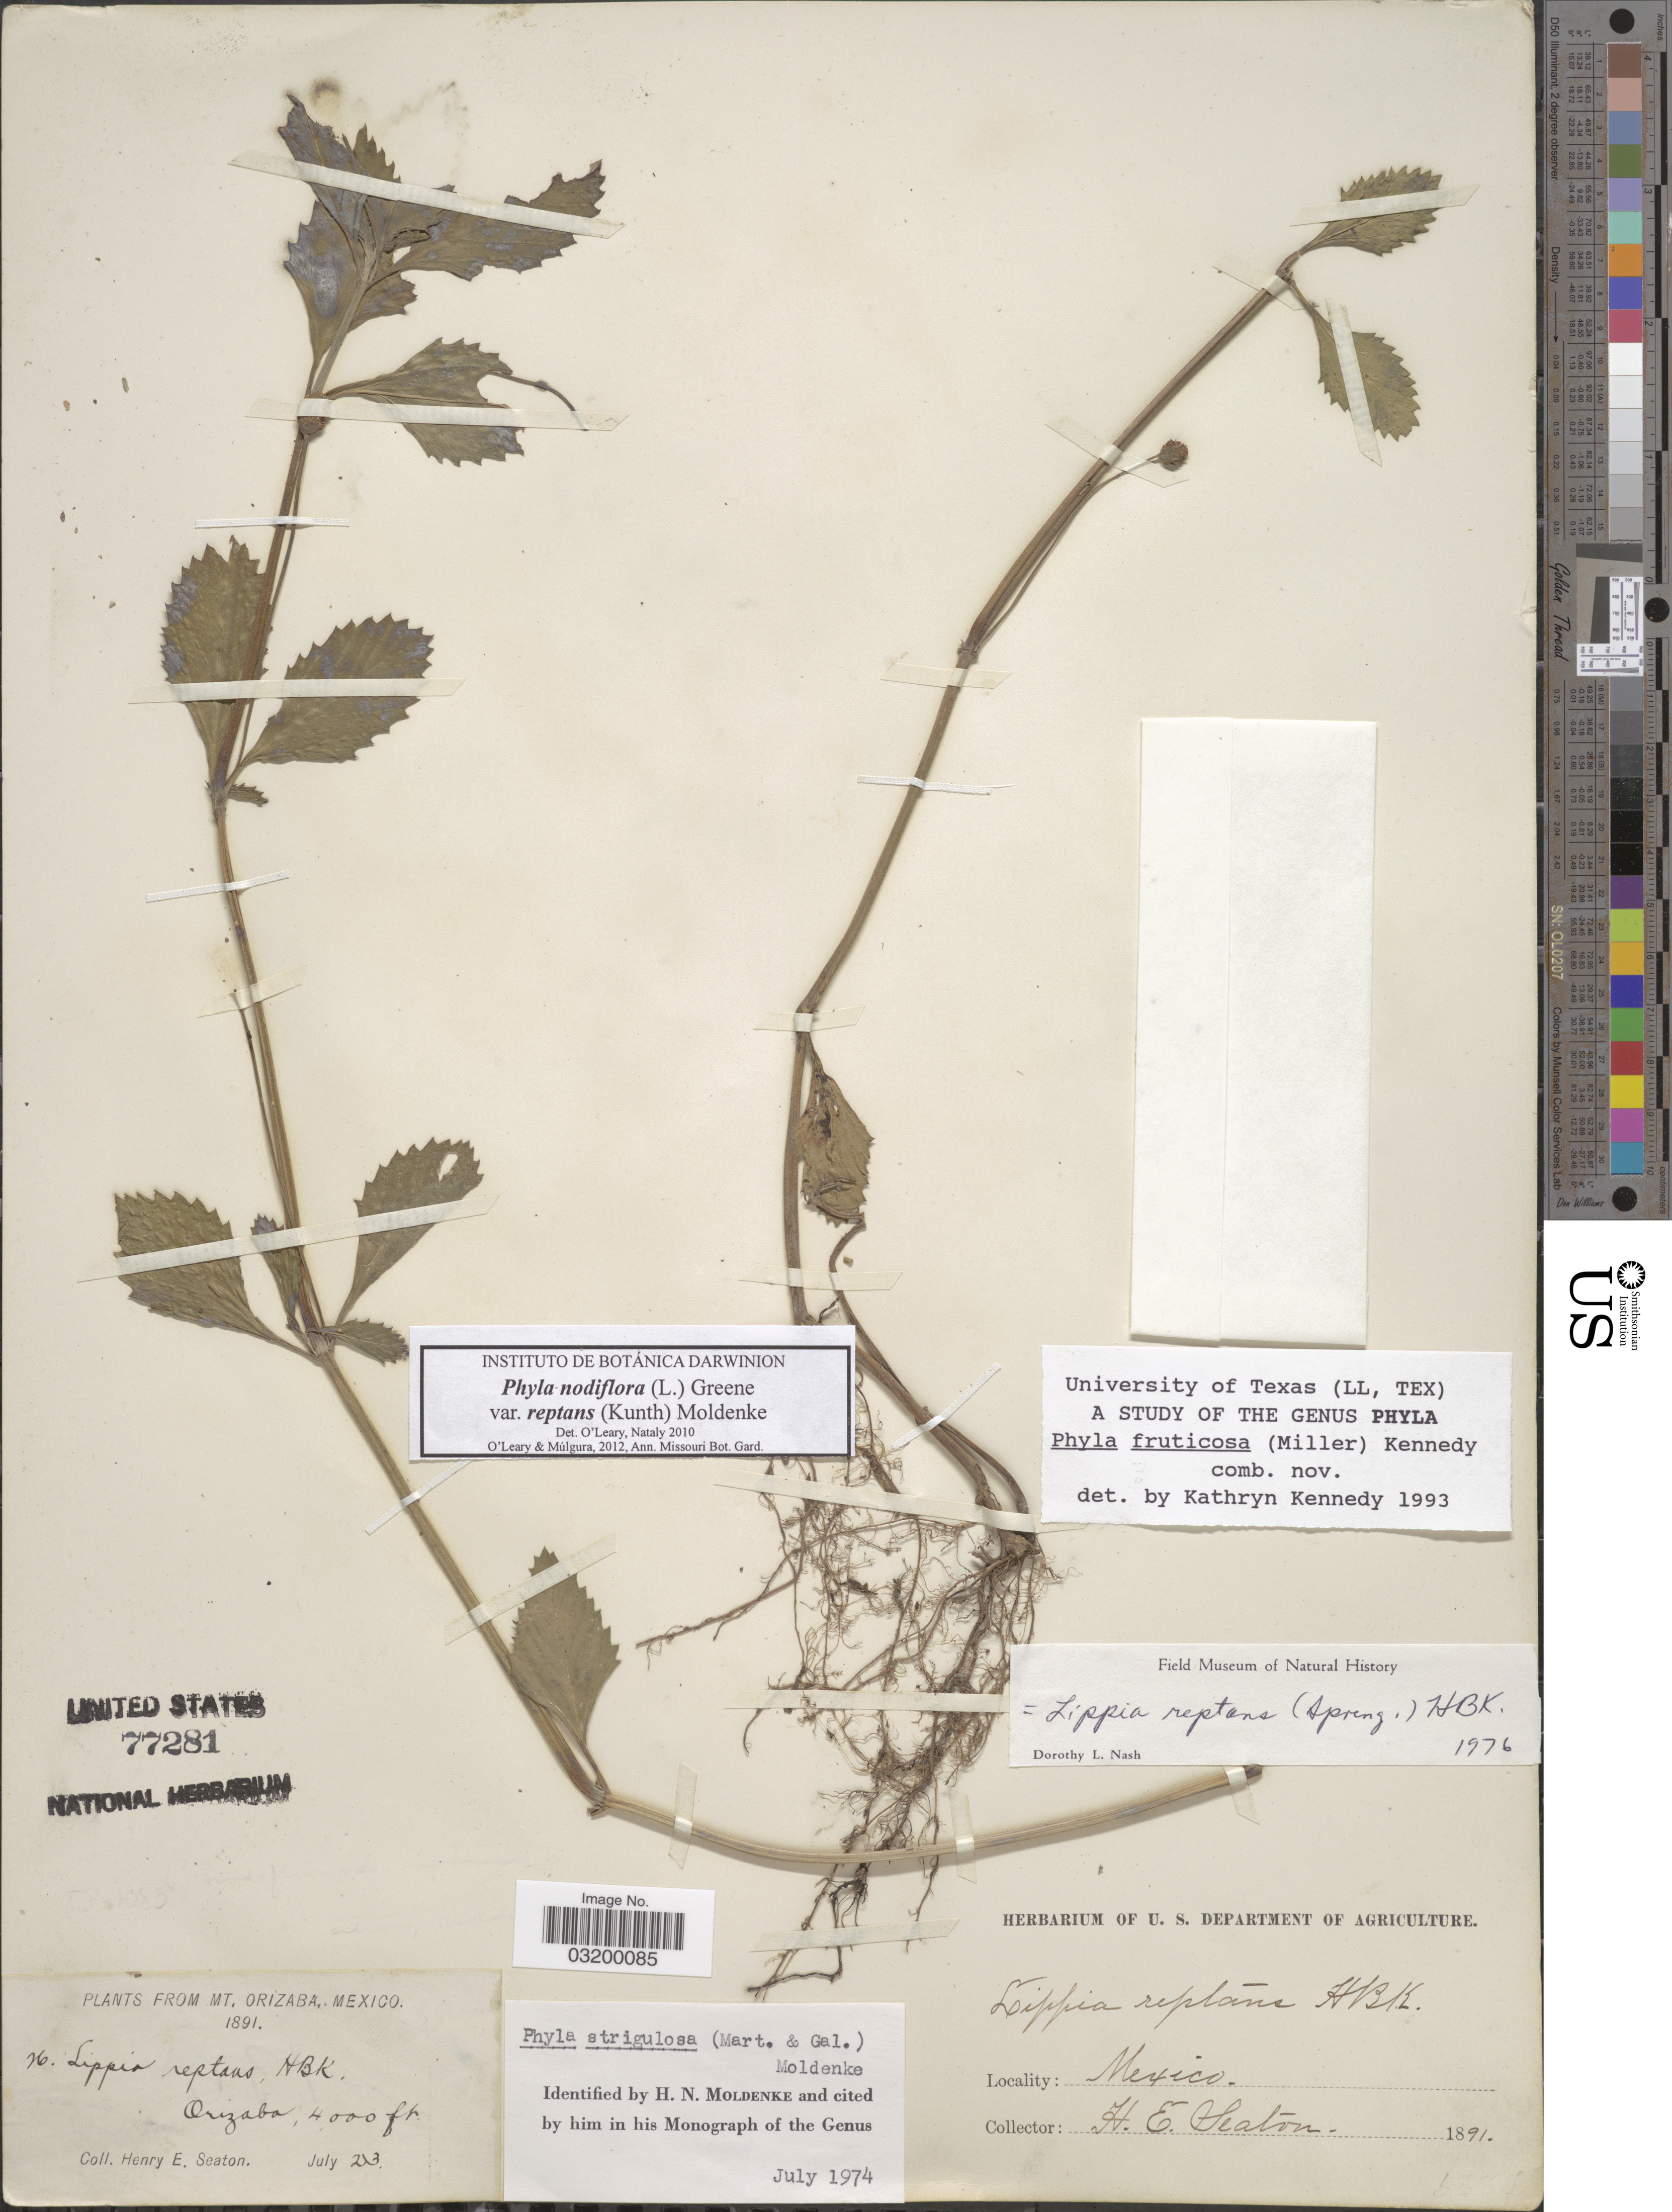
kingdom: Plantae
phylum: Tracheophyta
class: Magnoliopsida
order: Lamiales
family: Verbenaceae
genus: Phyla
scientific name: Phyla nodiflora var. reptans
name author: (Kunth) Moldenke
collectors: H. E. Seaton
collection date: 1891-07-23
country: Mexico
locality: Mt. Orizaba, Orizaba.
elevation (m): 1219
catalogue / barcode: US 77281